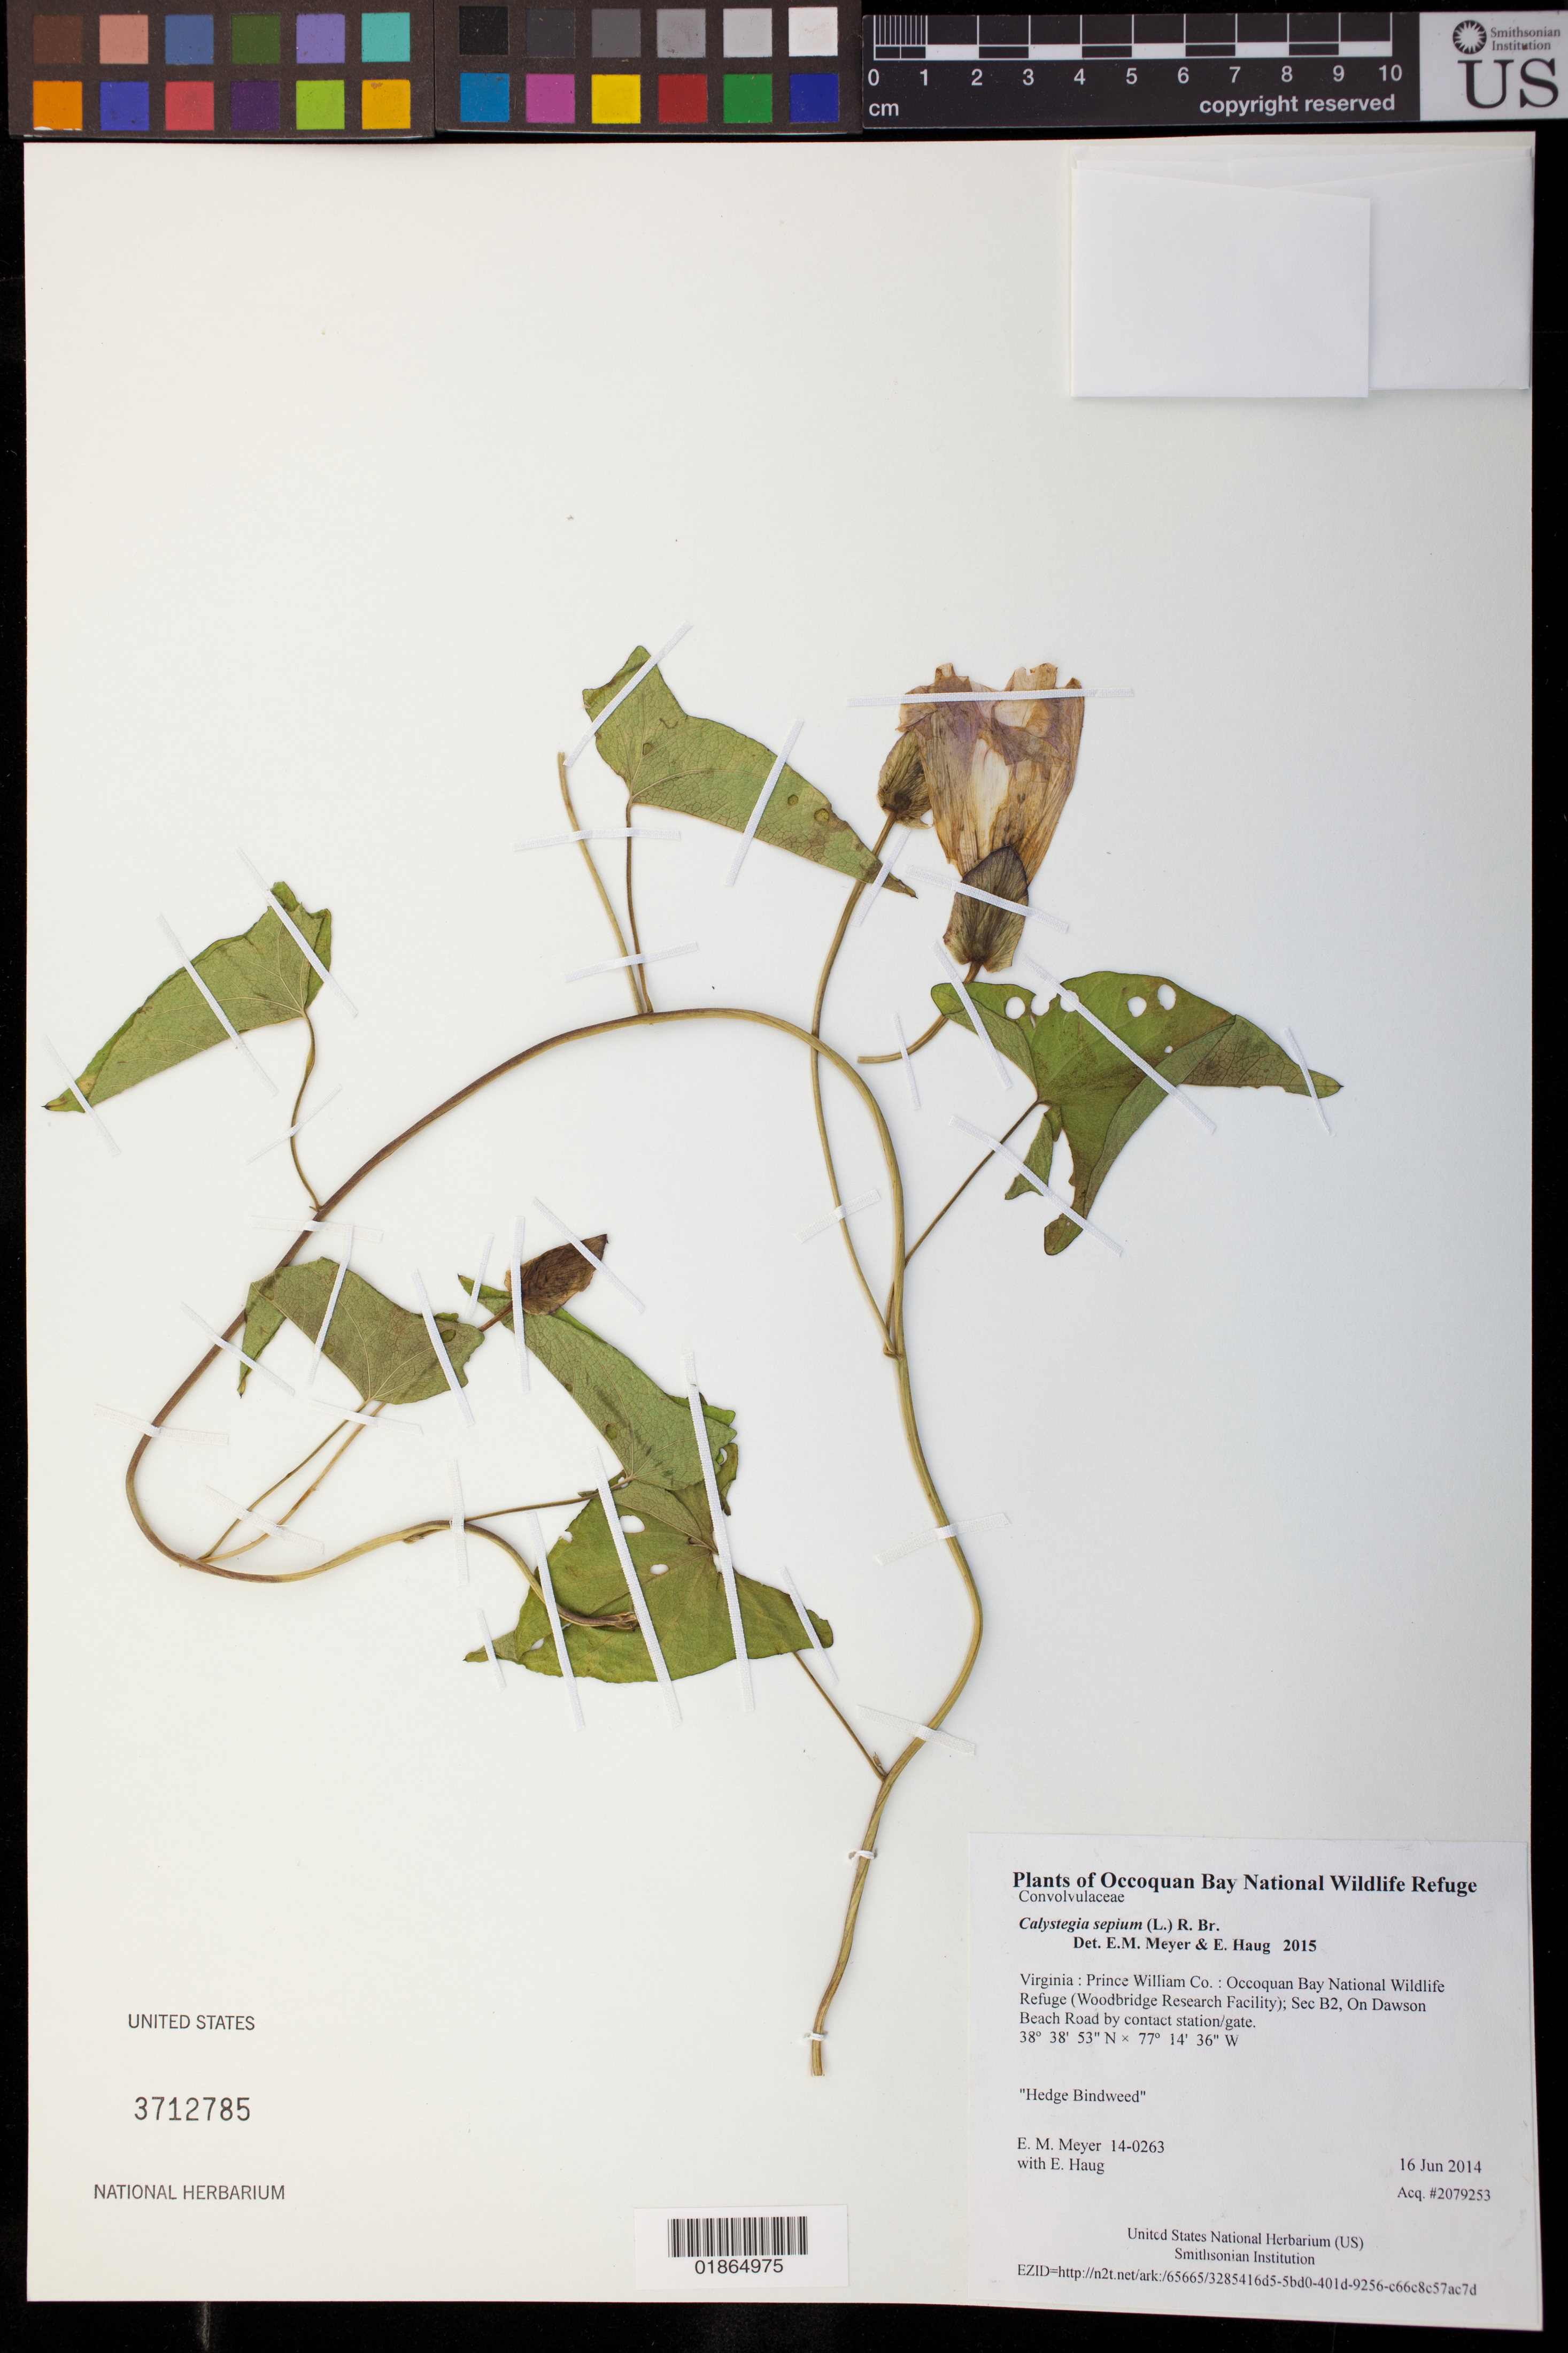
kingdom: Plantae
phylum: Tracheophyta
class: Magnoliopsida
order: Solanales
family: Convolvulaceae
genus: Calystegia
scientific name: Calystegia sepium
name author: (L.) R. Br.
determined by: Meyer, E. M.; Haug, E.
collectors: E. M. Meyer & E. Haug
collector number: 14-0263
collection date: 2014-06-16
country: United States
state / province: Virginia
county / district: Prince William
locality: Occoquan Bay National Wildlife Refuge (Woodbridge Research Facility); Sec B2, On Dawson Beach Road by contact station/gate.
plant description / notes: Hedge Bindweed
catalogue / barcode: US 3712785